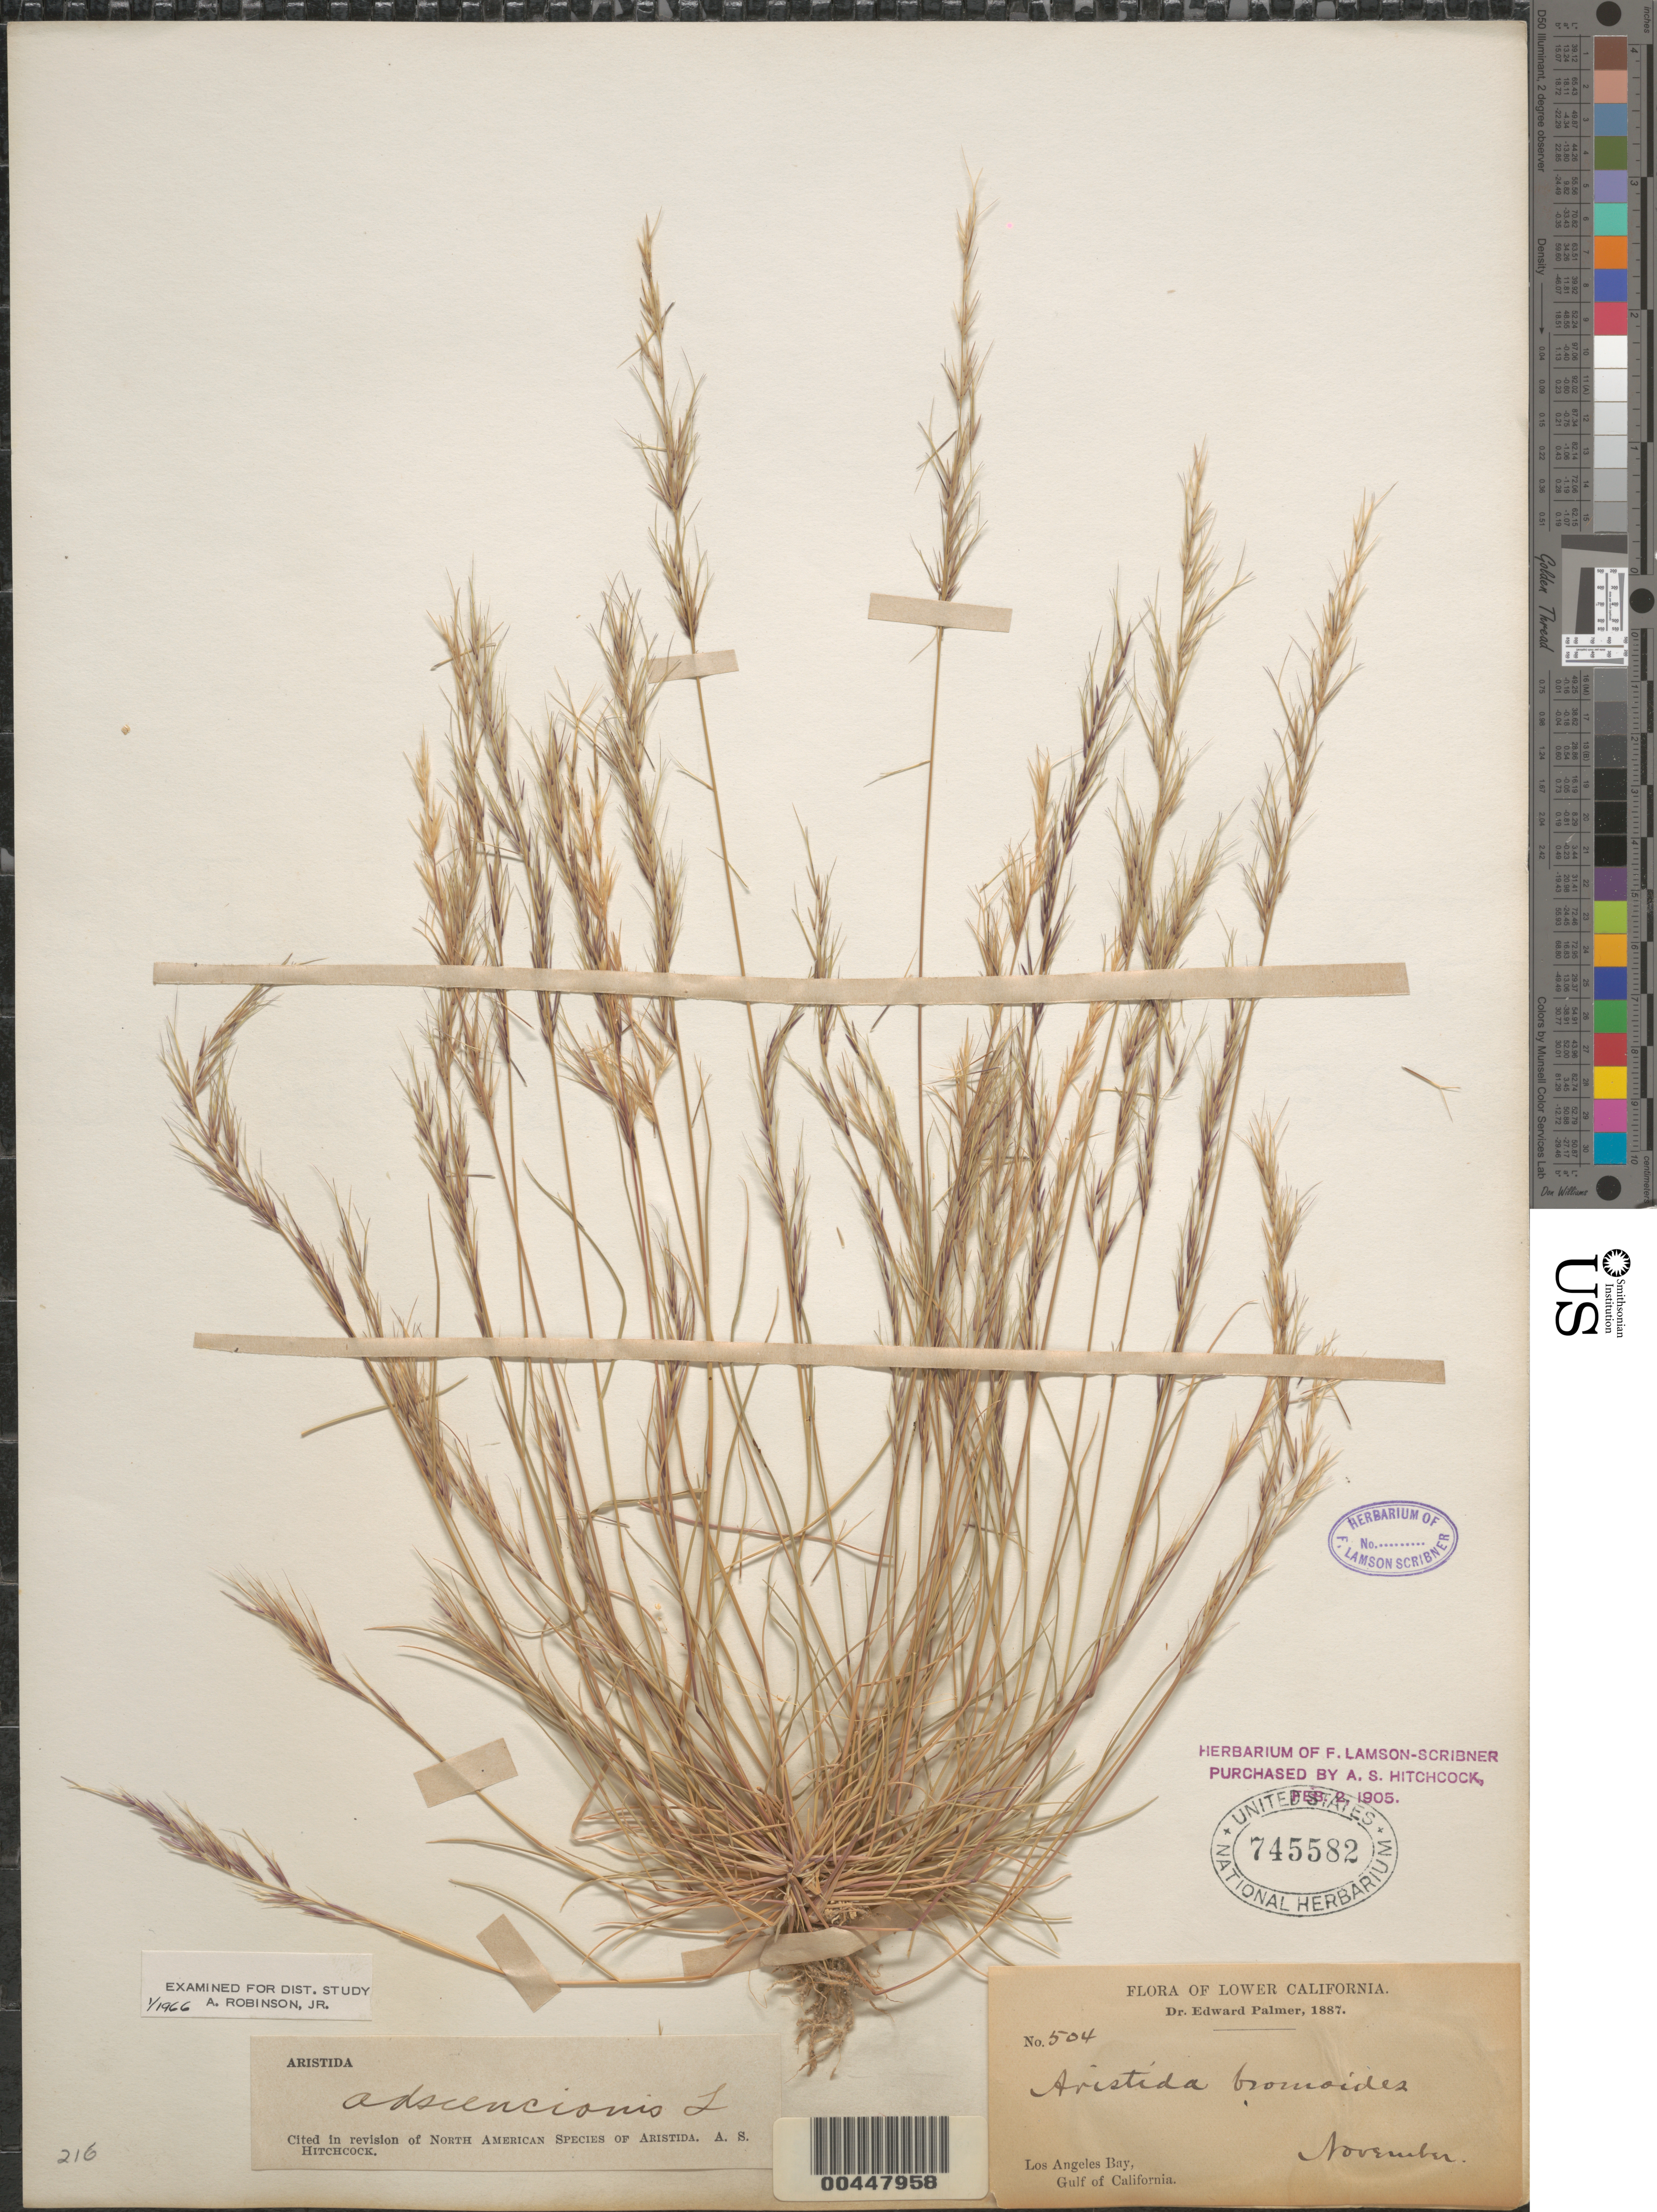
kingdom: Plantae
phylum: Tracheophyta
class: Liliopsida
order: Poales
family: Poaceae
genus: Aristida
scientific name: Aristida adscensionis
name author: L.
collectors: E. Palmer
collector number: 504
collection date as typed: Nov 1887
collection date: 1887-11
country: Mexico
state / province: Baja California Norte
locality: Los Angeles Bay, Gulf of California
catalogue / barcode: US 745582